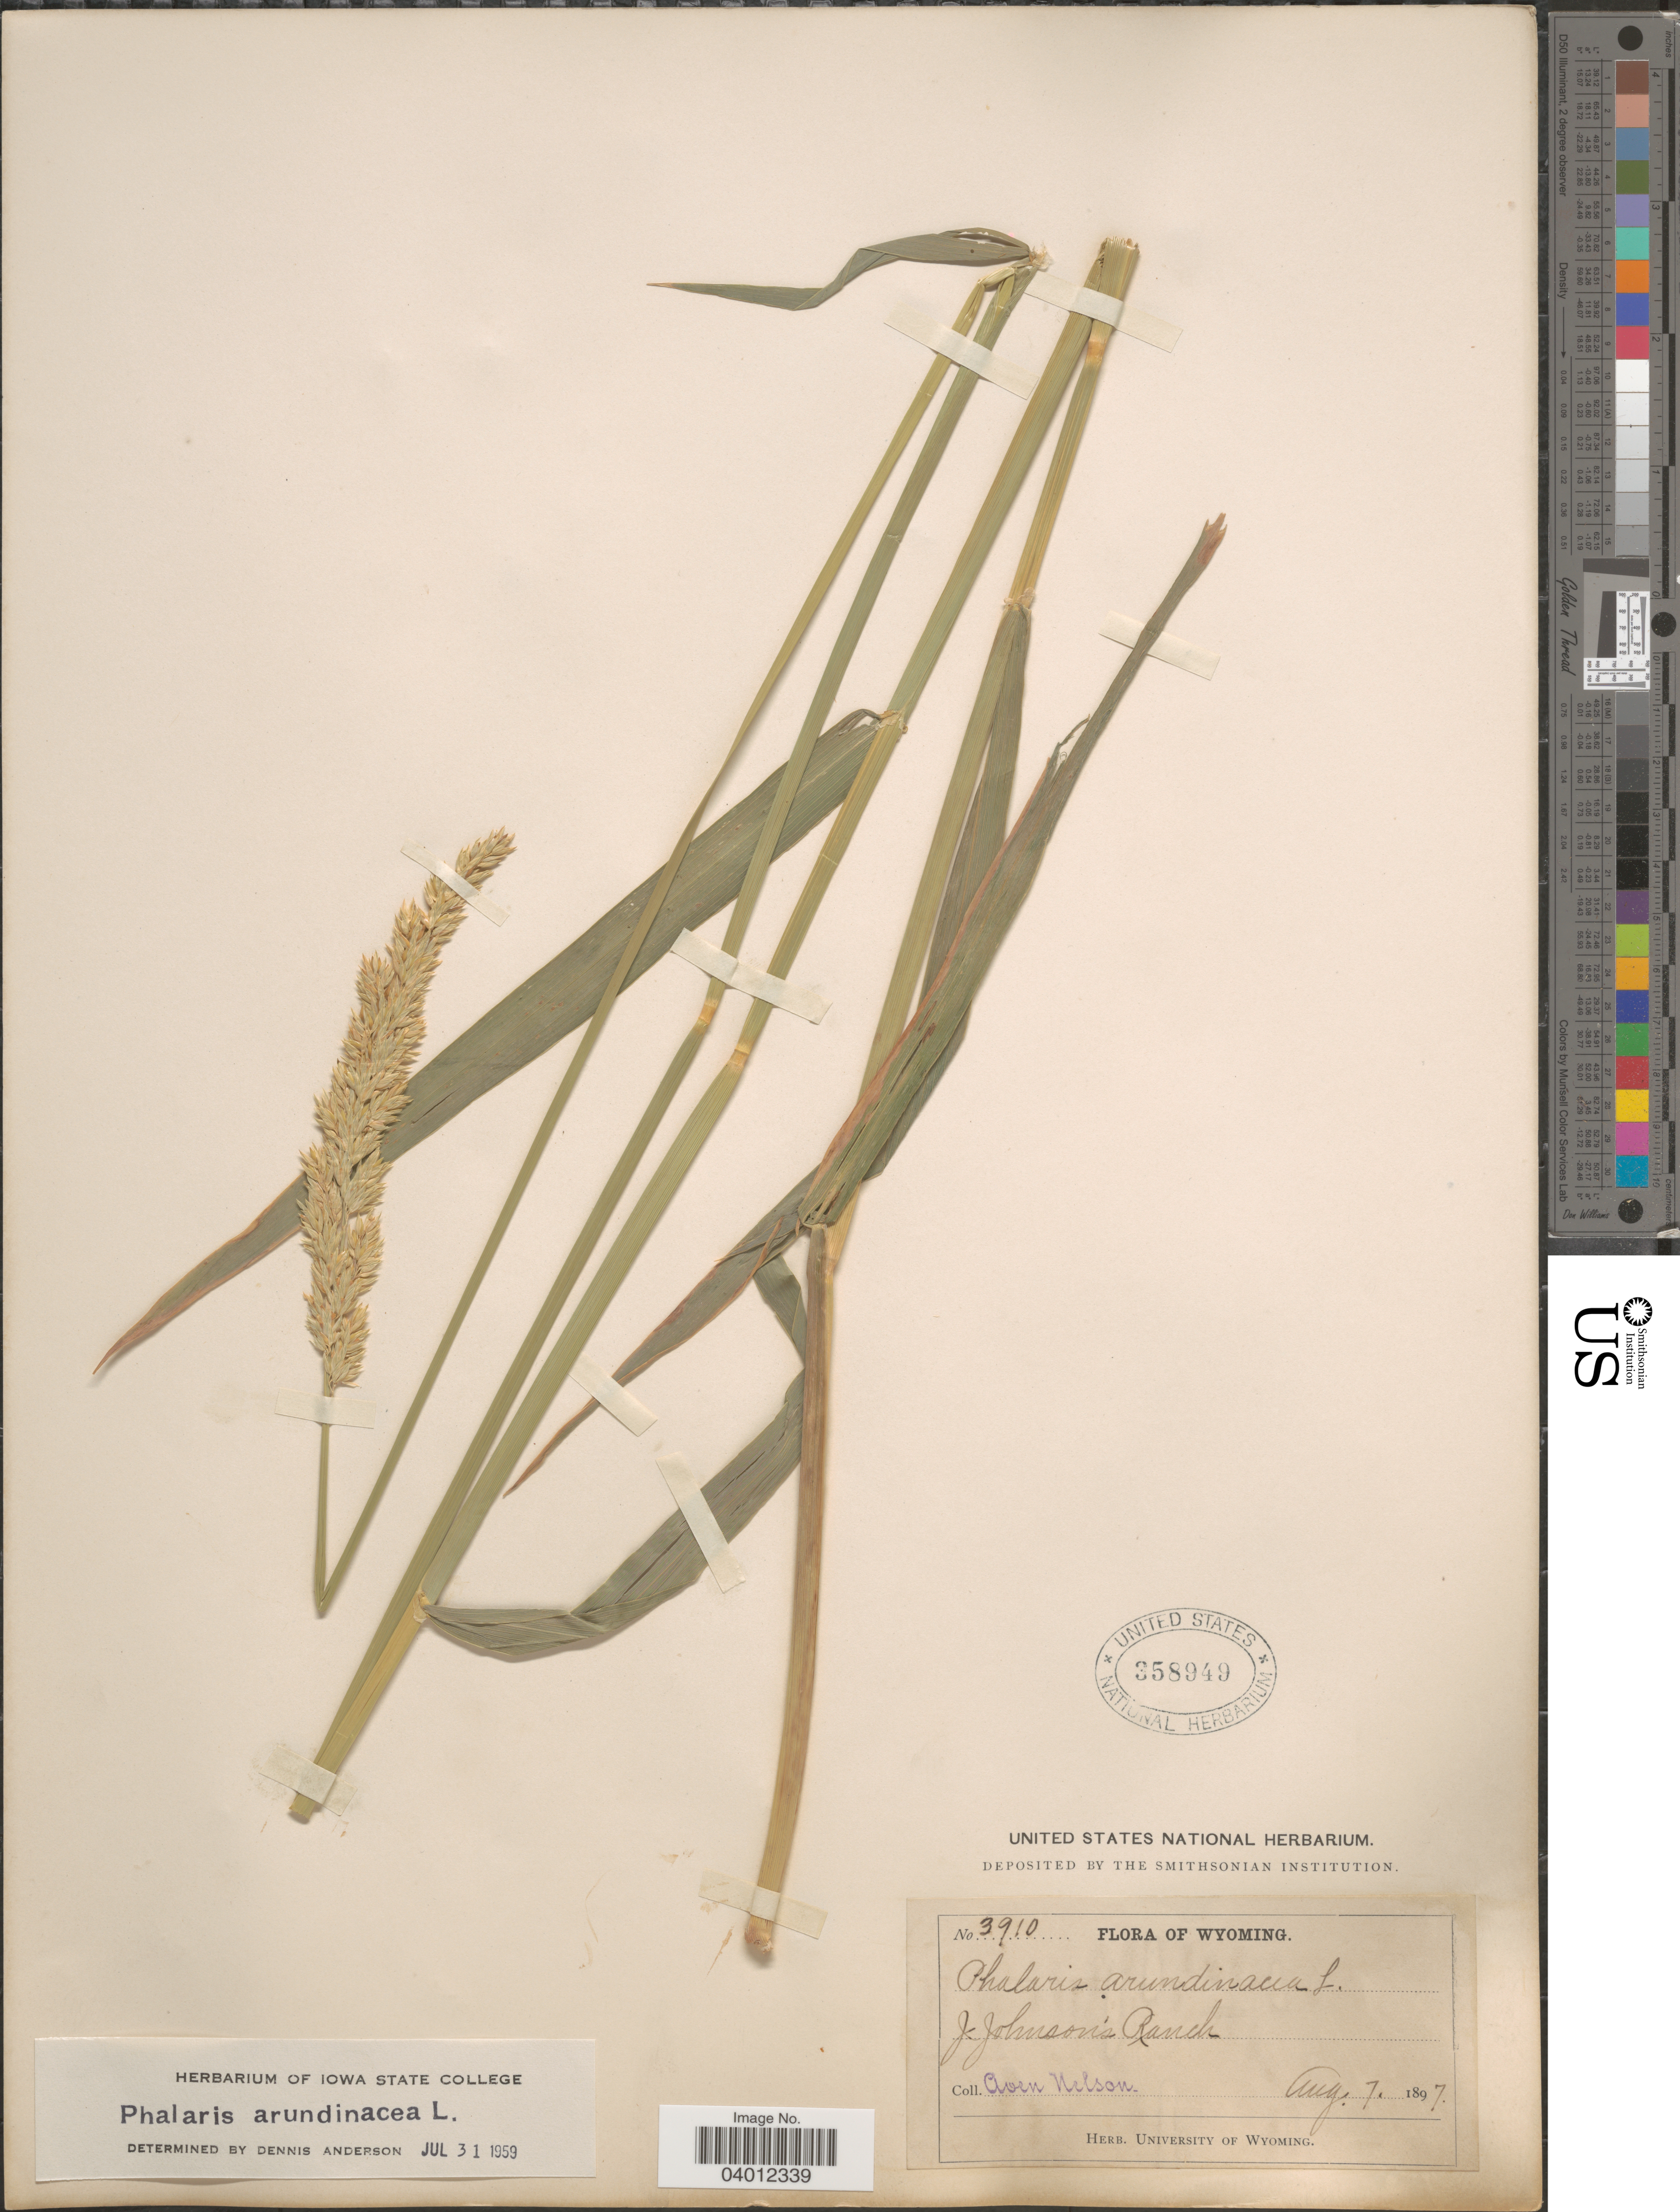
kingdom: Plantae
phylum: Tracheophyta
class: Liliopsida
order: Poales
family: Poaceae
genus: Phalaris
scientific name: Phalaris arundinacea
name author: L.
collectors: A. Nelson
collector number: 3910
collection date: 1897-08-07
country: United States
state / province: Wyoming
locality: J. Johnson's Ranch.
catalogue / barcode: US 358949